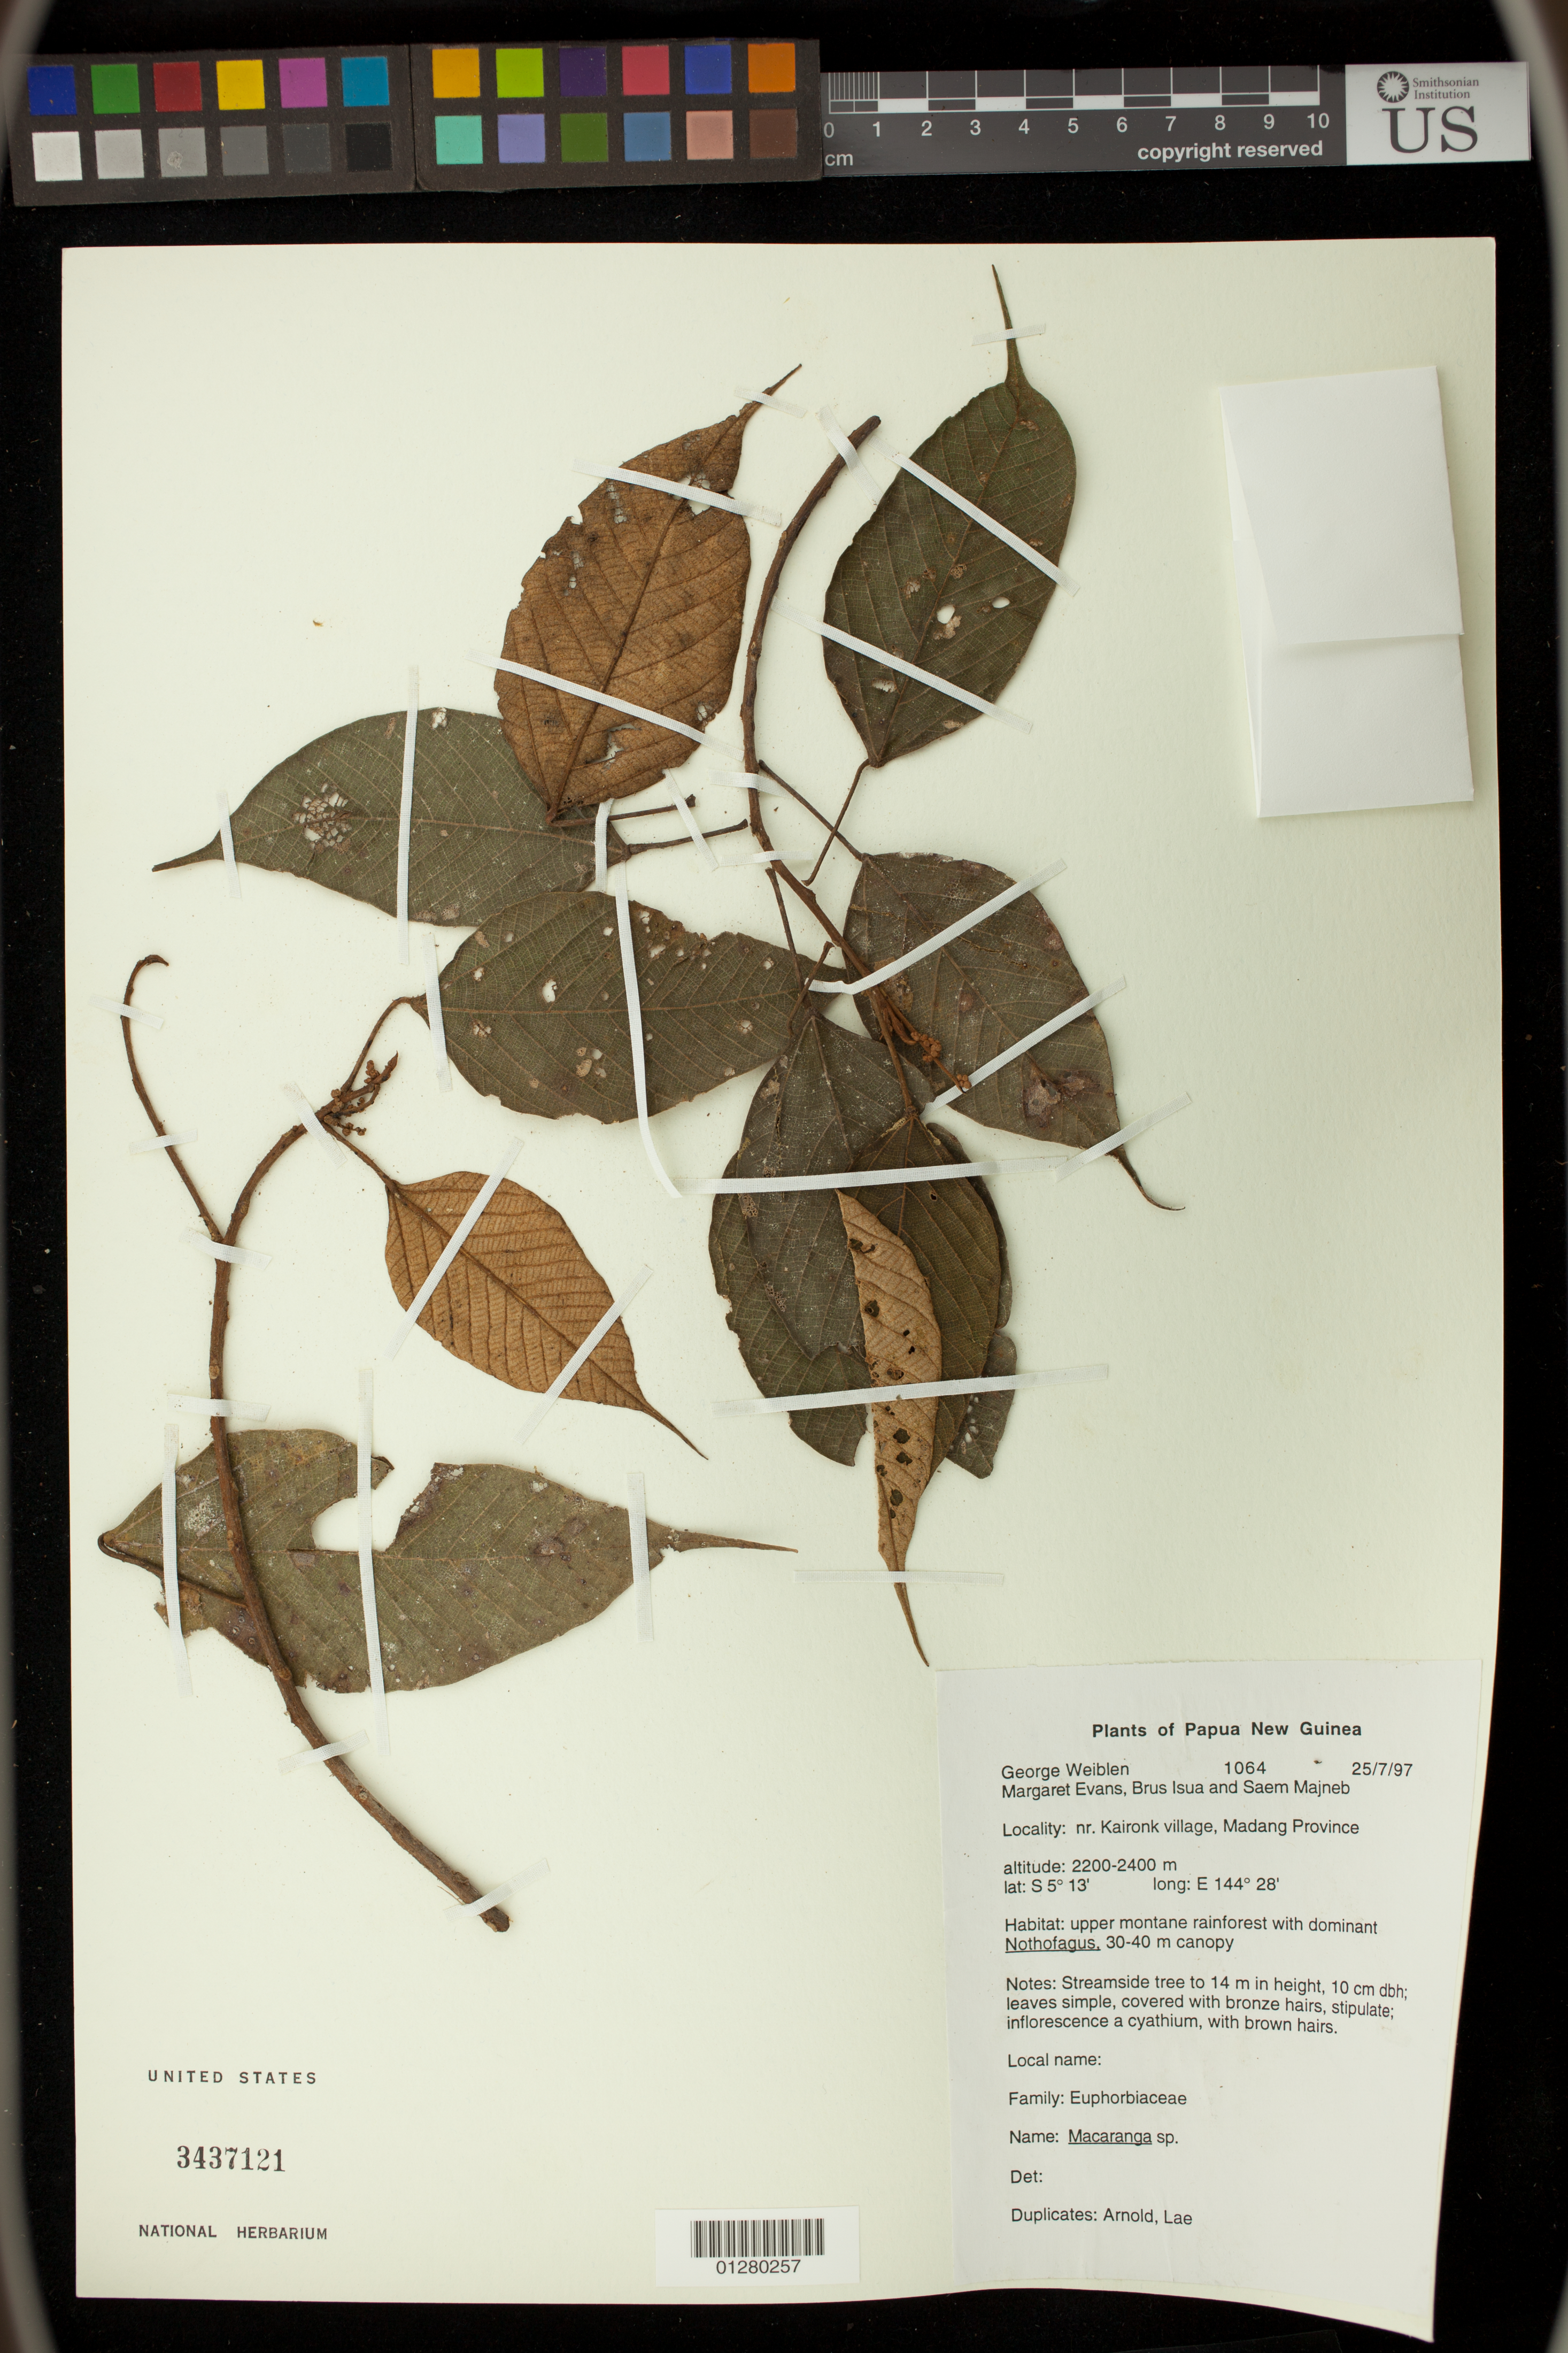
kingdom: Plantae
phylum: Tracheophyta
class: Magnoliopsida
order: Malpighiales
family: Euphorbiaceae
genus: Macaranga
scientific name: Macaranga sp.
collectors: G. D. Weiblen, Marg. Evans, B. Isua & S. Majneb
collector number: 1064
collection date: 1997-07-25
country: Papua New Guinea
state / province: Madang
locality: nr. Kaironk village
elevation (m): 2200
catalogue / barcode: US 3437121